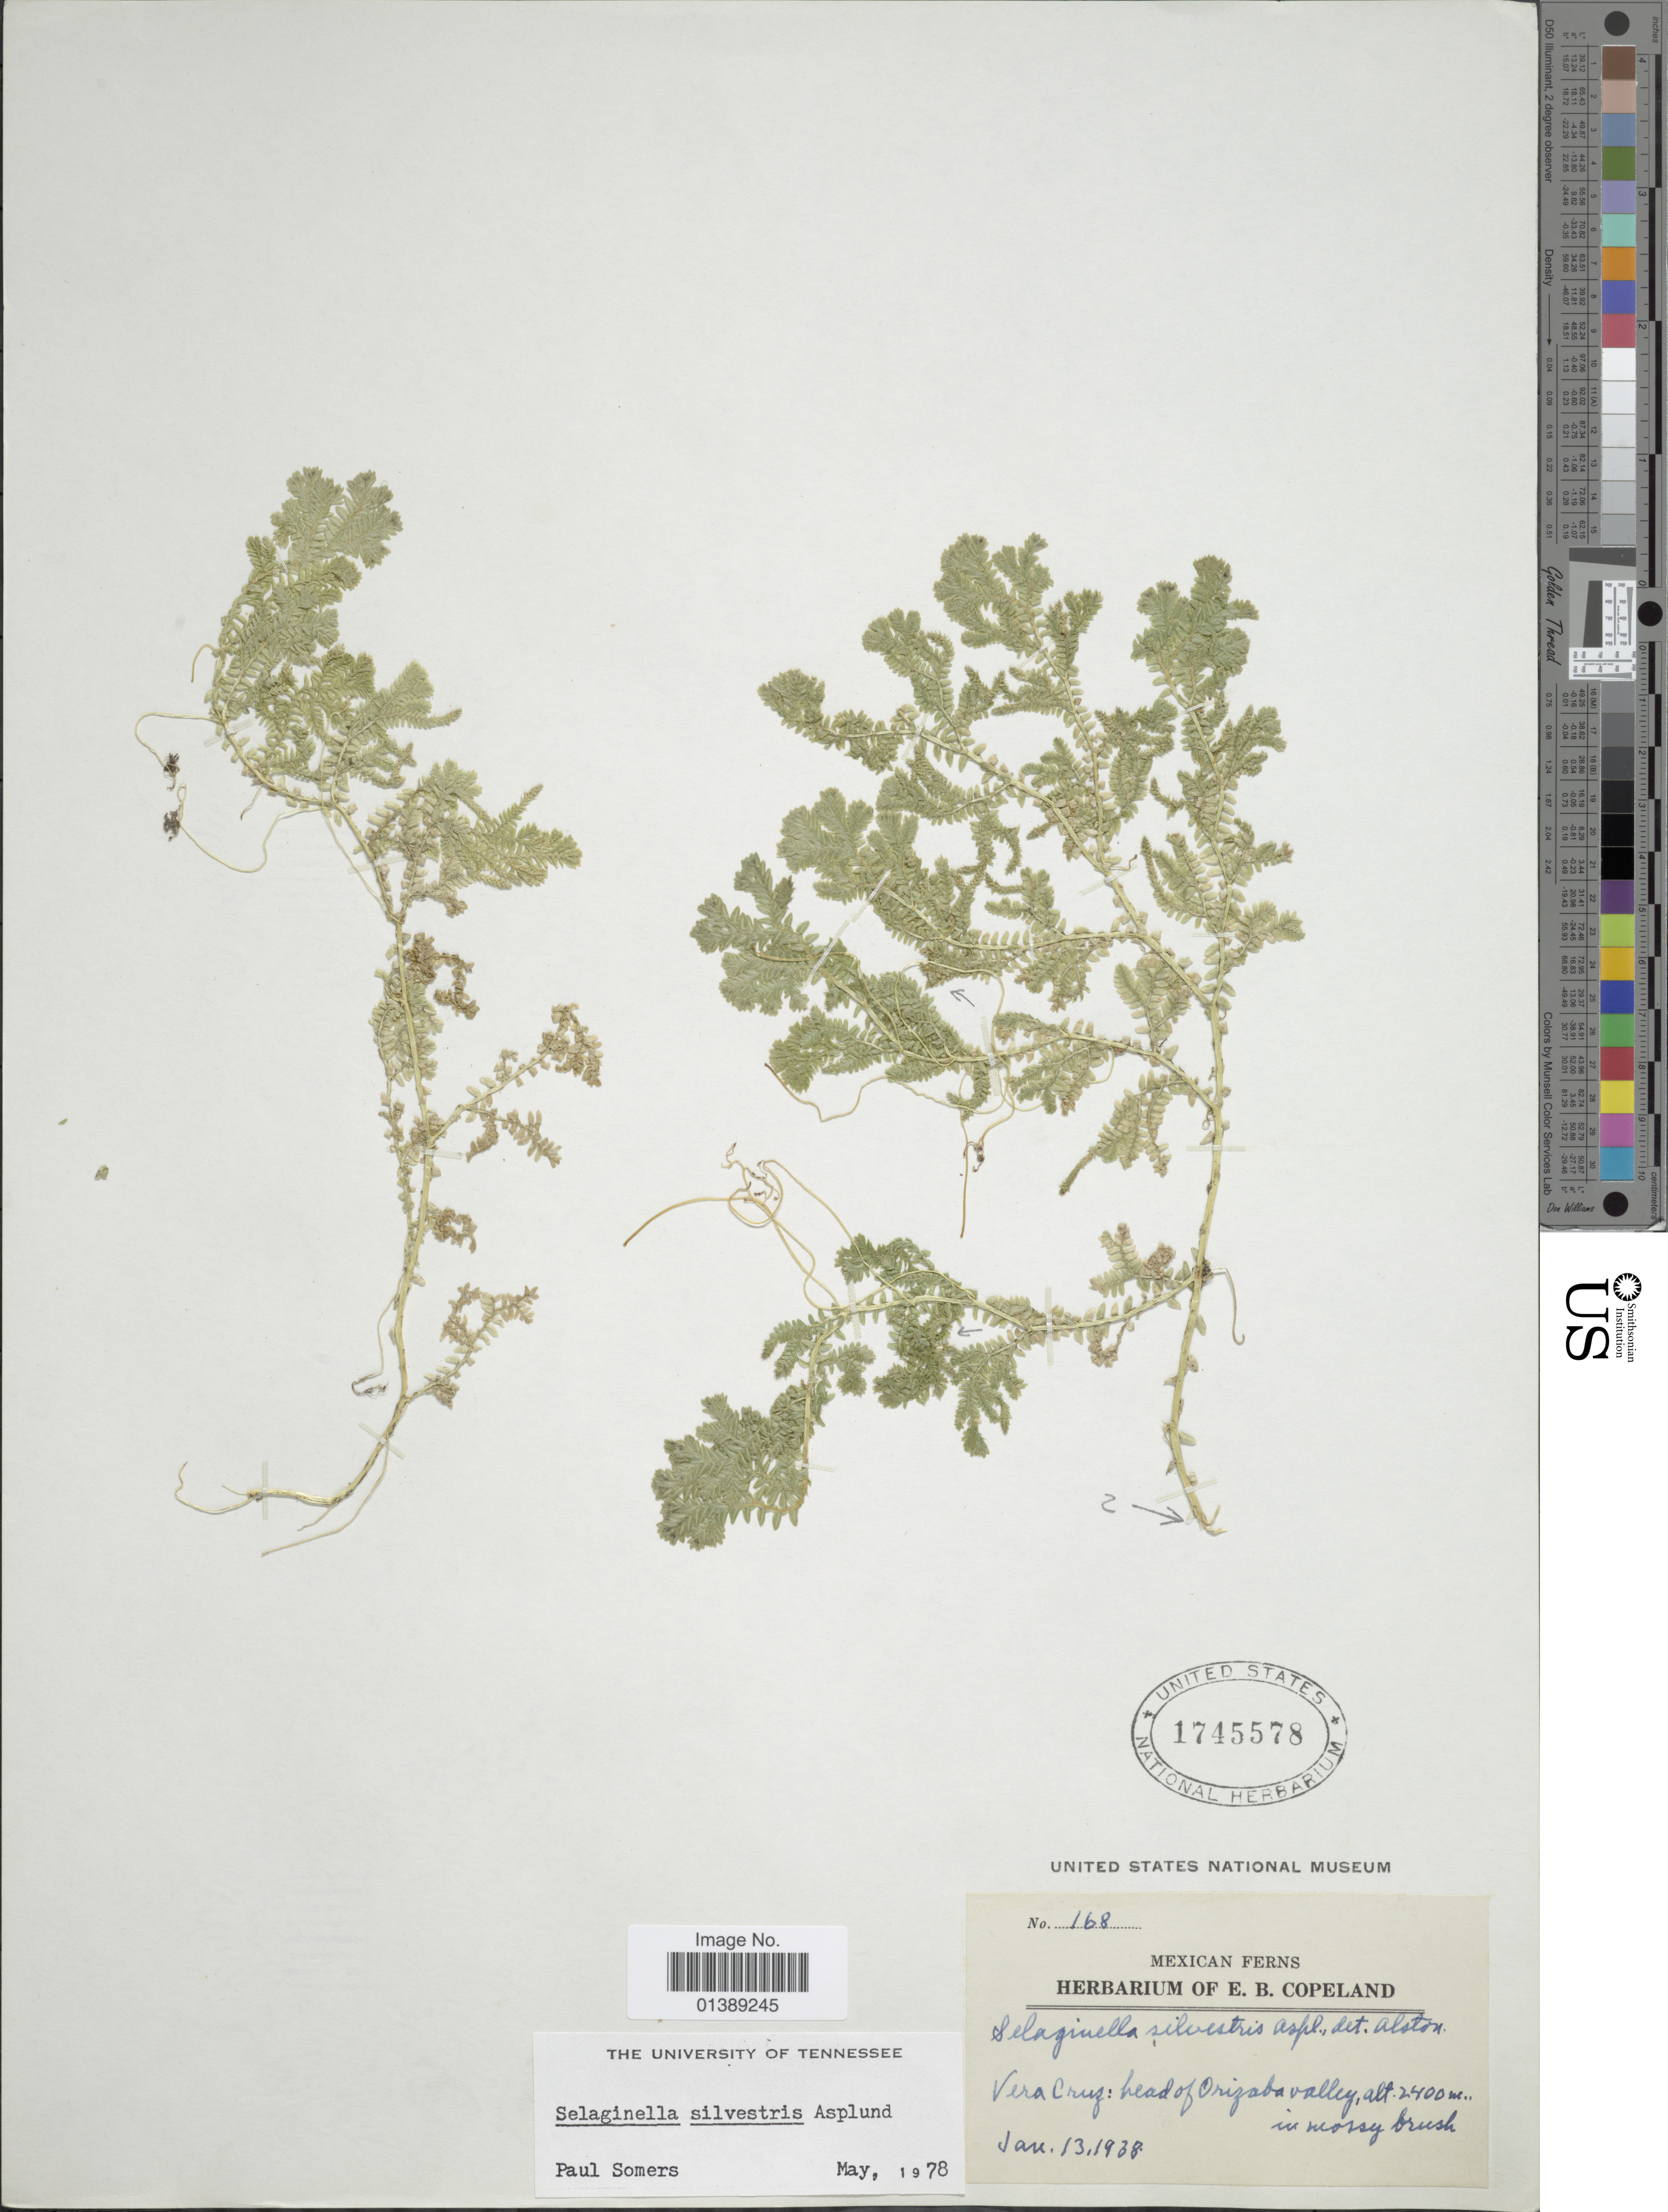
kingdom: Plantae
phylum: Tracheophyta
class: Lycopodiopsida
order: Selaginellales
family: Selaginellaceae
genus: Selaginella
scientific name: Selaginella silvestris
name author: Aspl.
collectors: E. B. Copeland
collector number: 168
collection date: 1938-01-13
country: Mexico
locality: Vera Cruz: head of Orizaba valley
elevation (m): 2400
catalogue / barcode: US 1745578